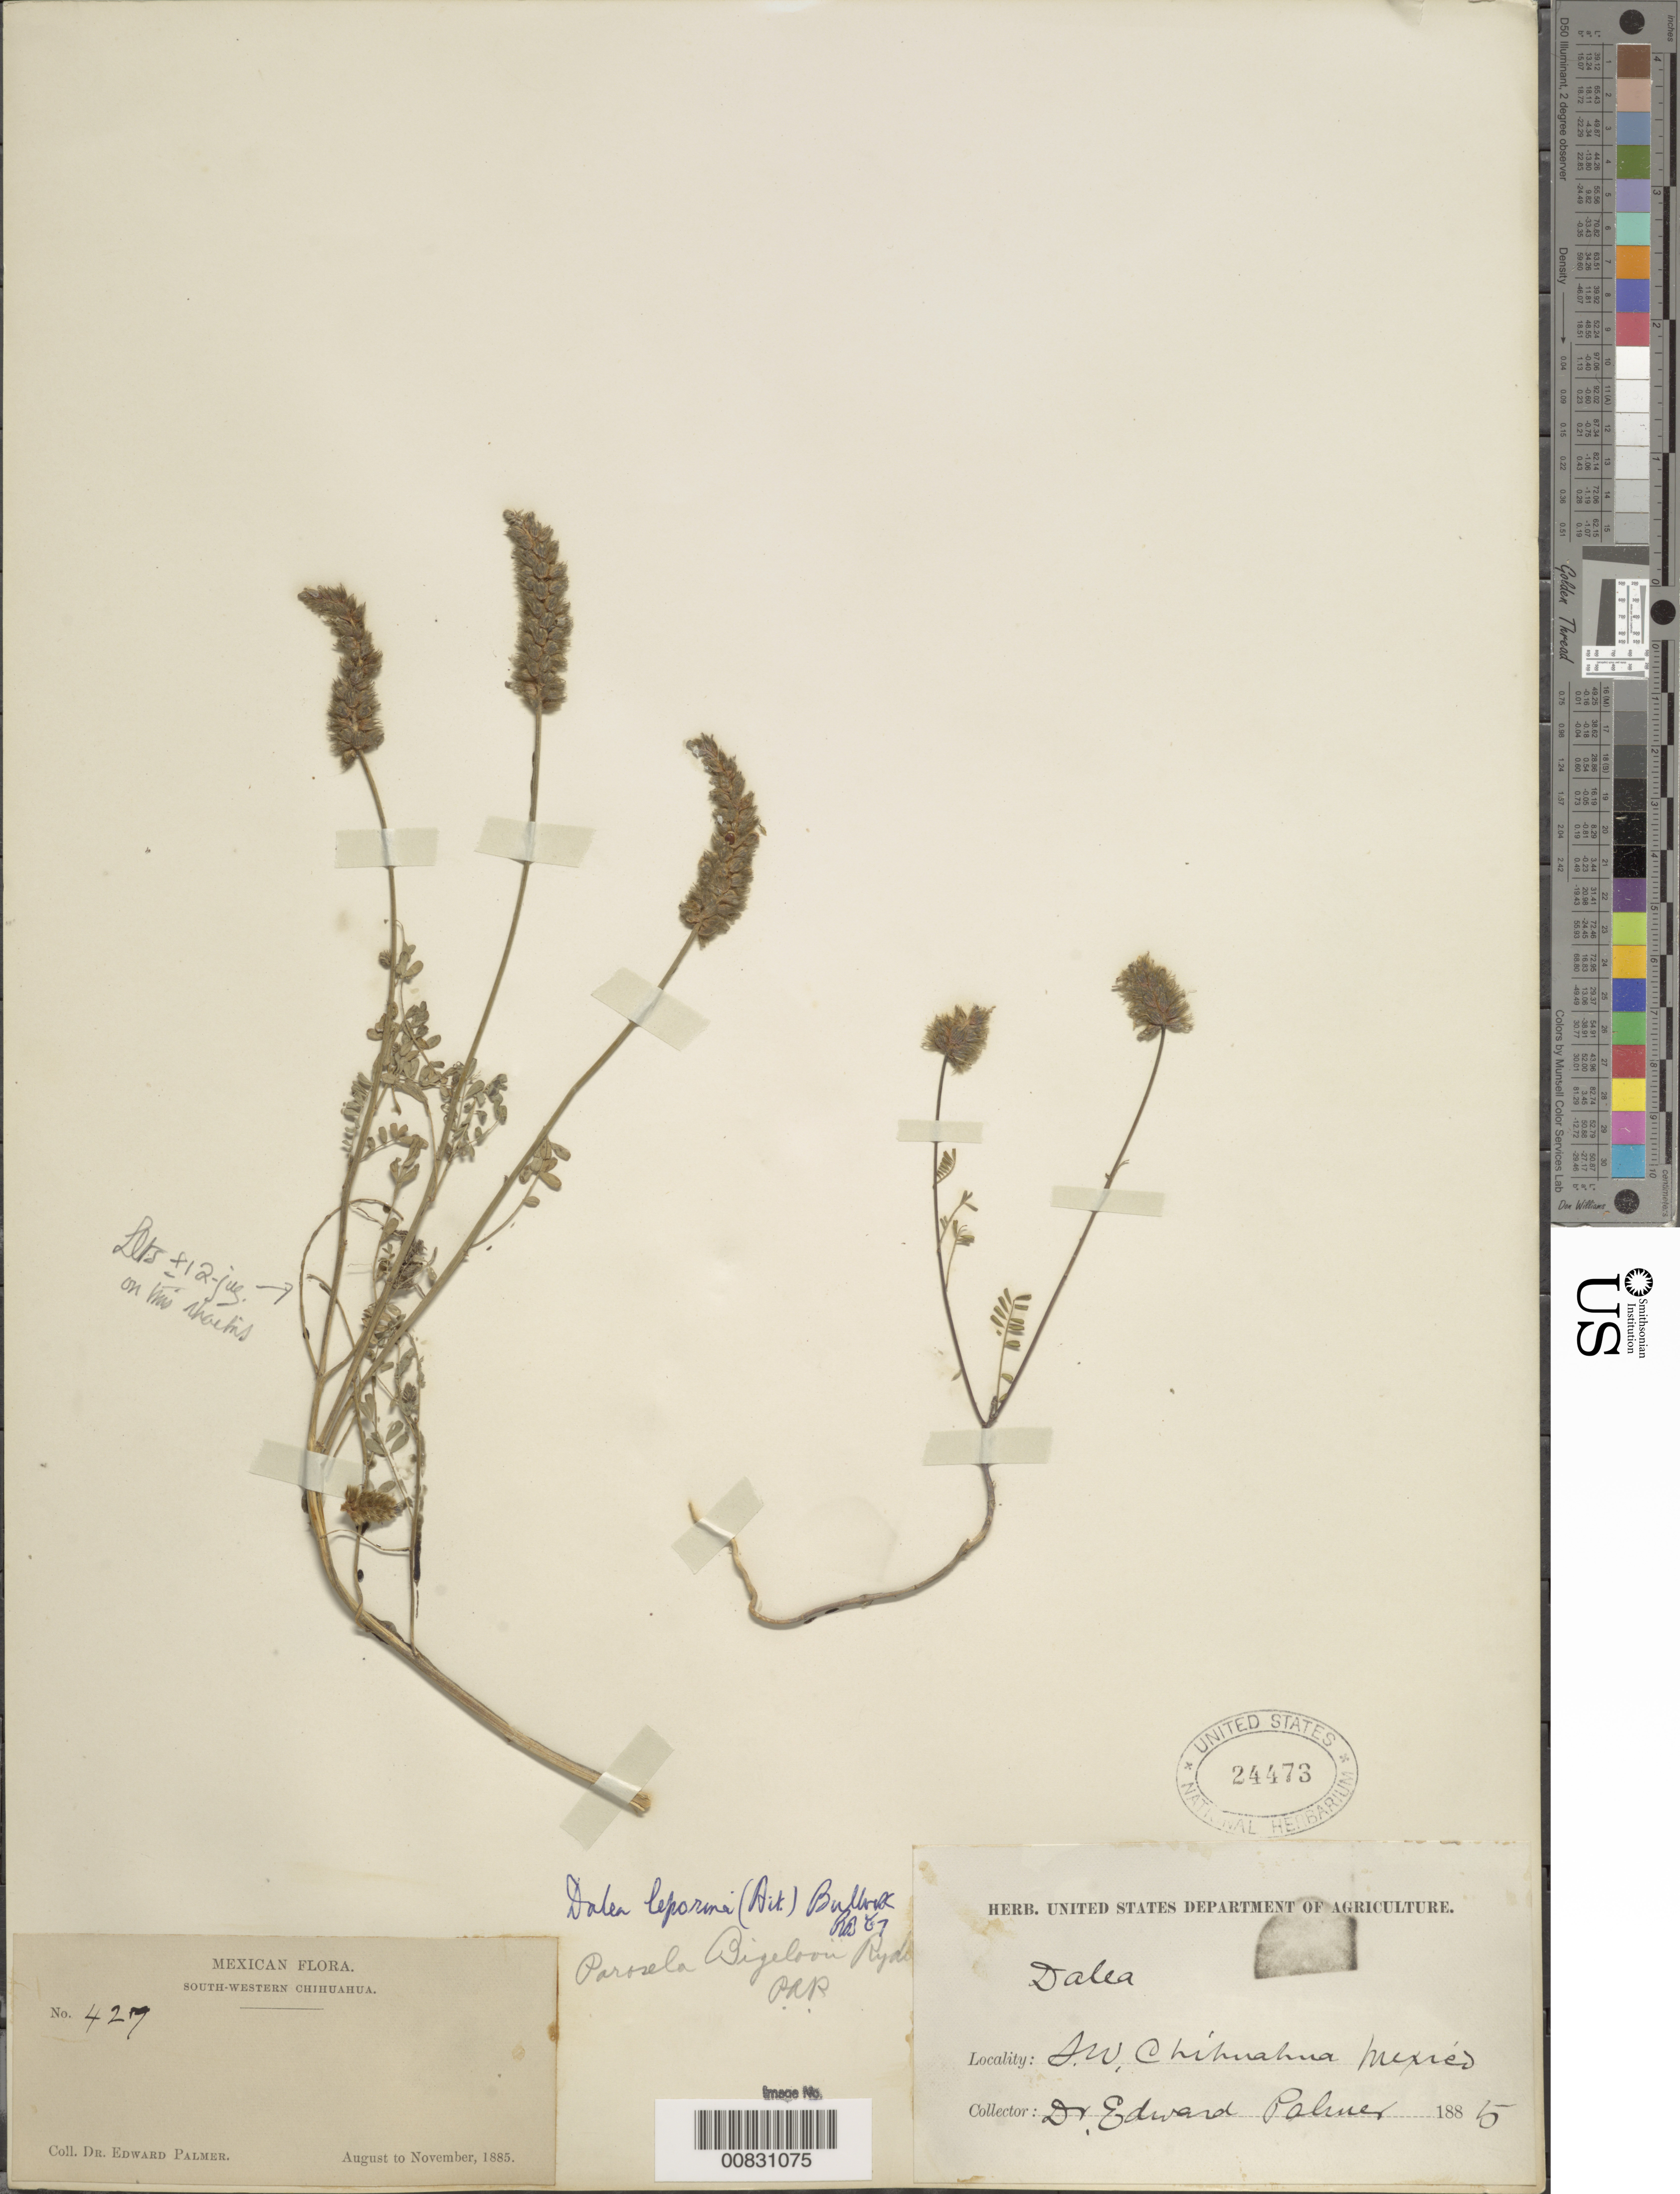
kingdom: Plantae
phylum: Tracheophyta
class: Magnoliopsida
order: Fabales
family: Fabaceae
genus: Dalea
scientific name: Dalea leporina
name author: (Aiton) Bullock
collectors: E. Palmer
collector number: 427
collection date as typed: Aug 1885 to -- Nov 1885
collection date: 1885-08/1885-11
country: Mexico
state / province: Chihuahua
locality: South-Western Chihuahua.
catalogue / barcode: US 24473